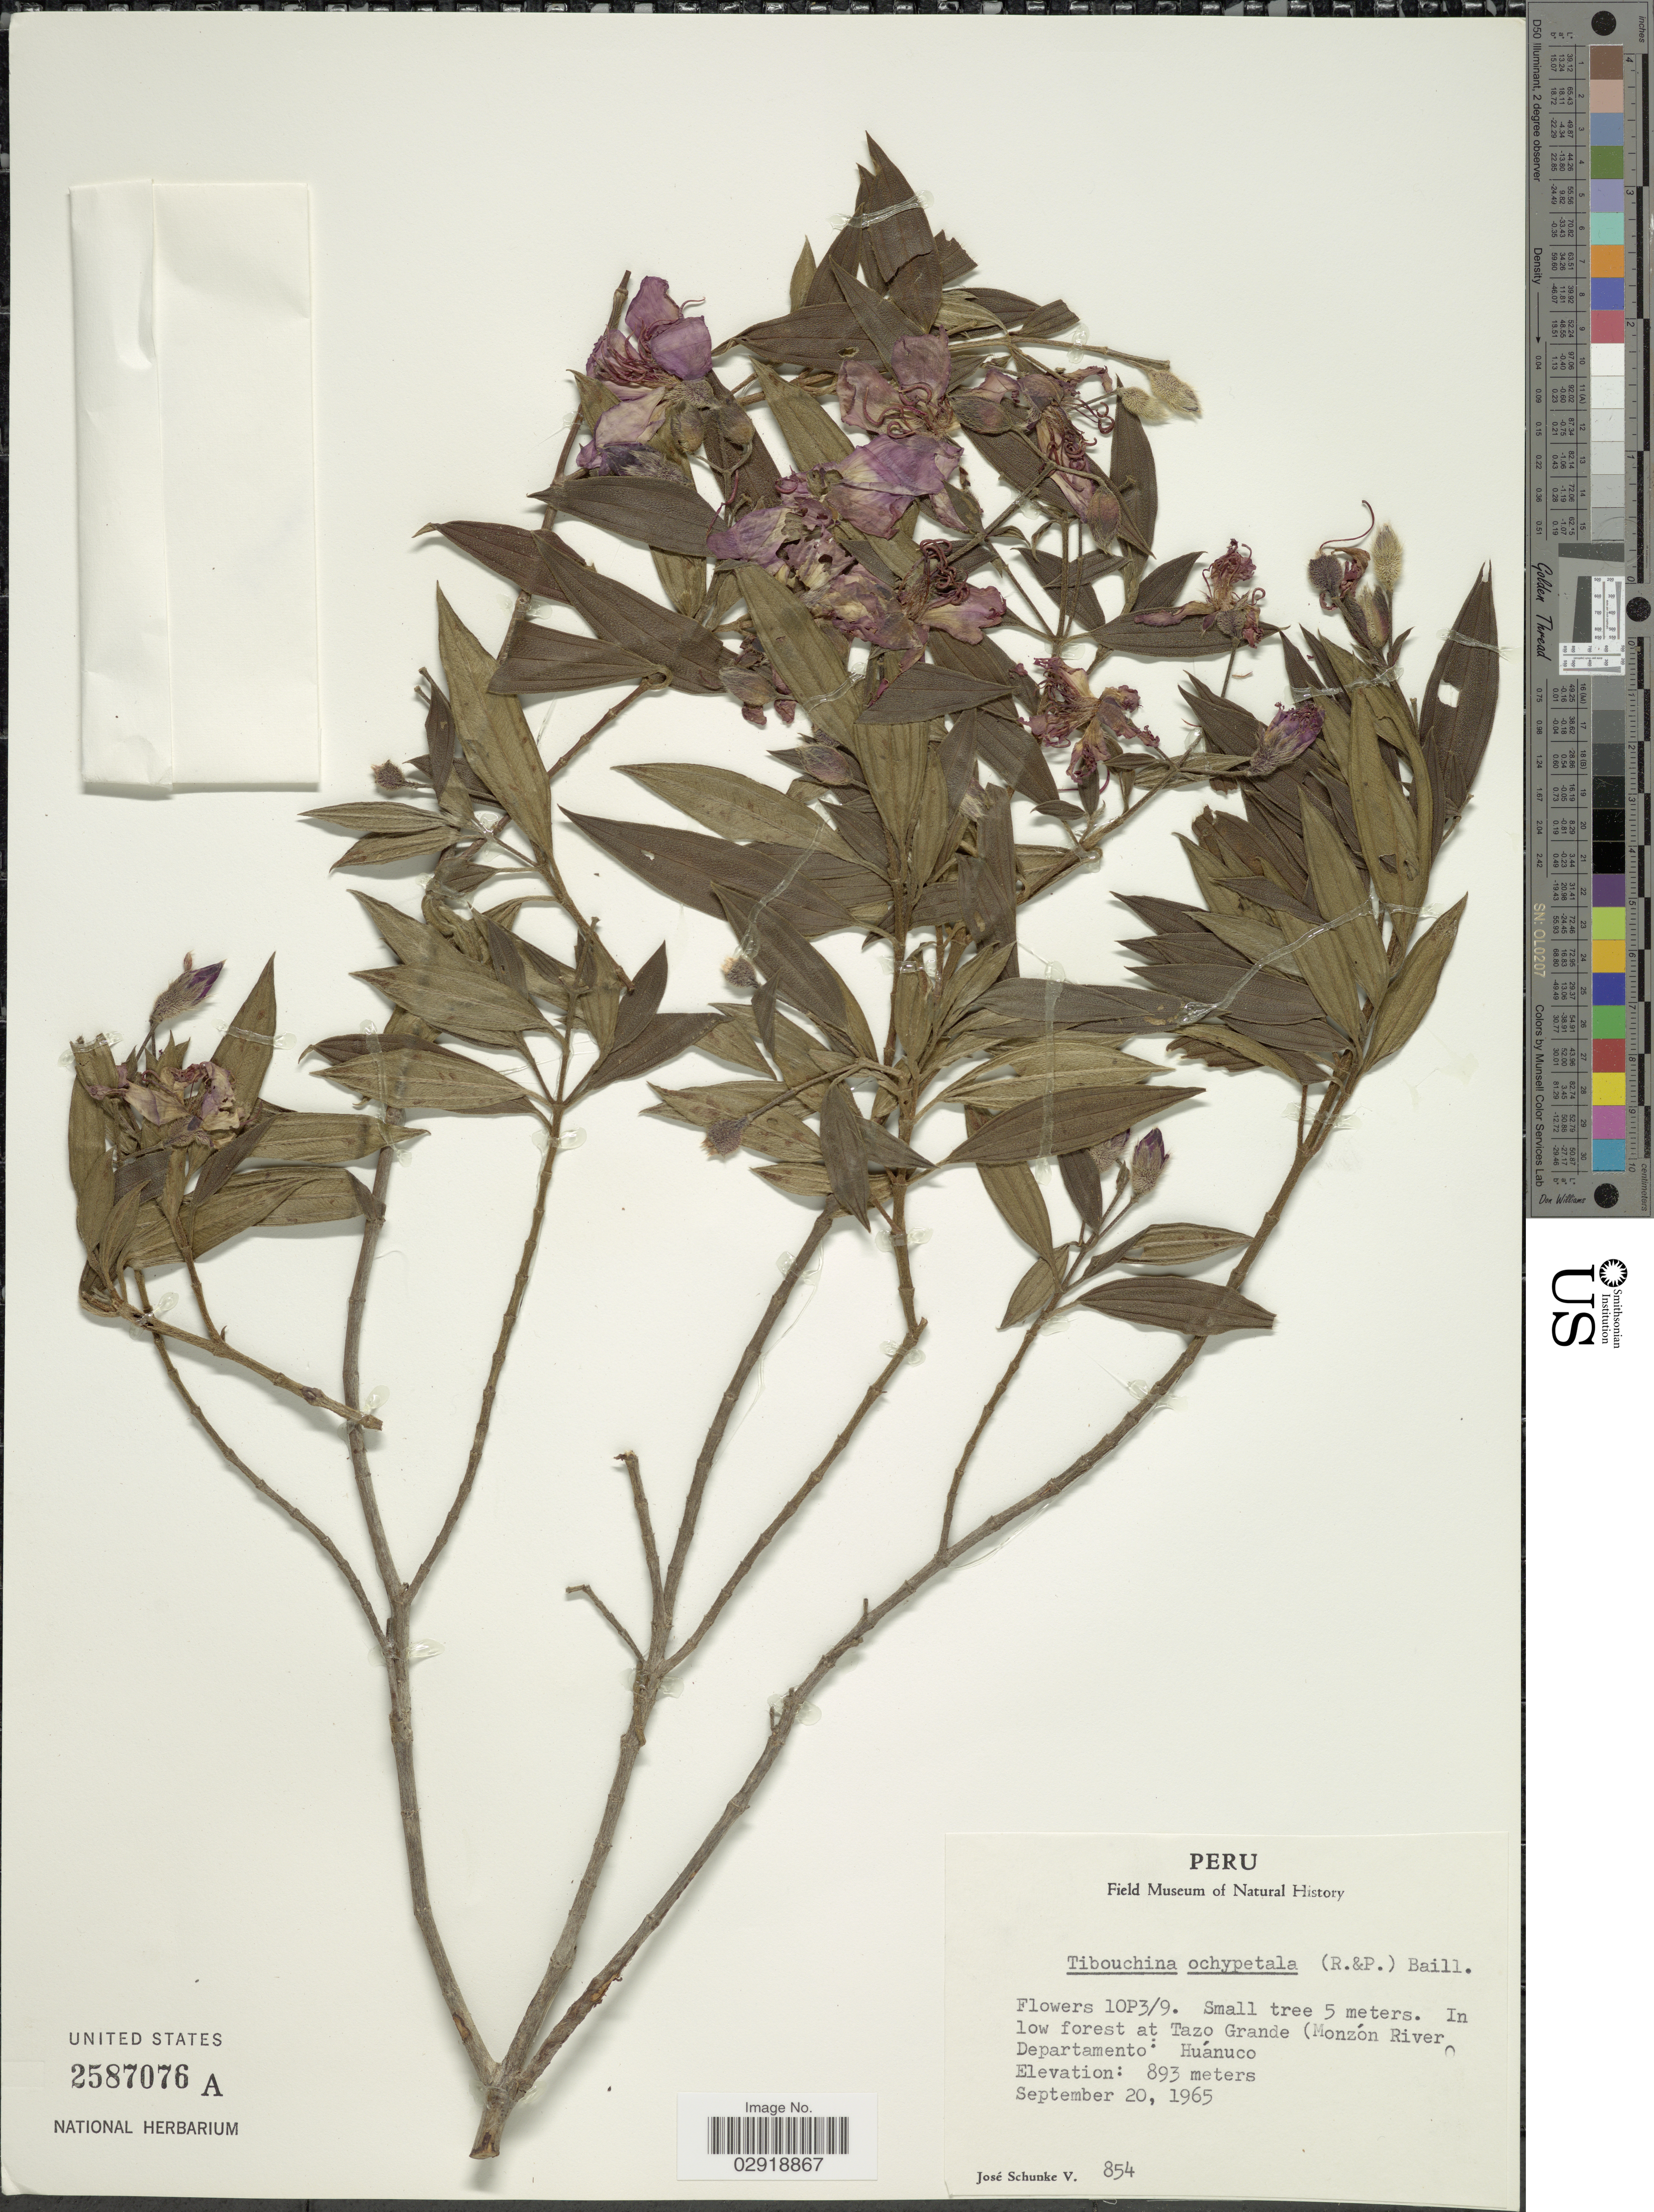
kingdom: Plantae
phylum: Tracheophyta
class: Magnoliopsida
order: Myrtales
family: Melastomataceae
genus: Pleroma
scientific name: Pleroma ochypetalum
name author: (Ruiz & Pav.) D. Don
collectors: J. Schunke Vigo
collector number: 854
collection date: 1965-09-20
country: Peru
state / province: Huánuco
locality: In low forest at Tazo Grande (Monzón River). Departamento: Huánuco.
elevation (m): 893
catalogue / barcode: US 2587076A